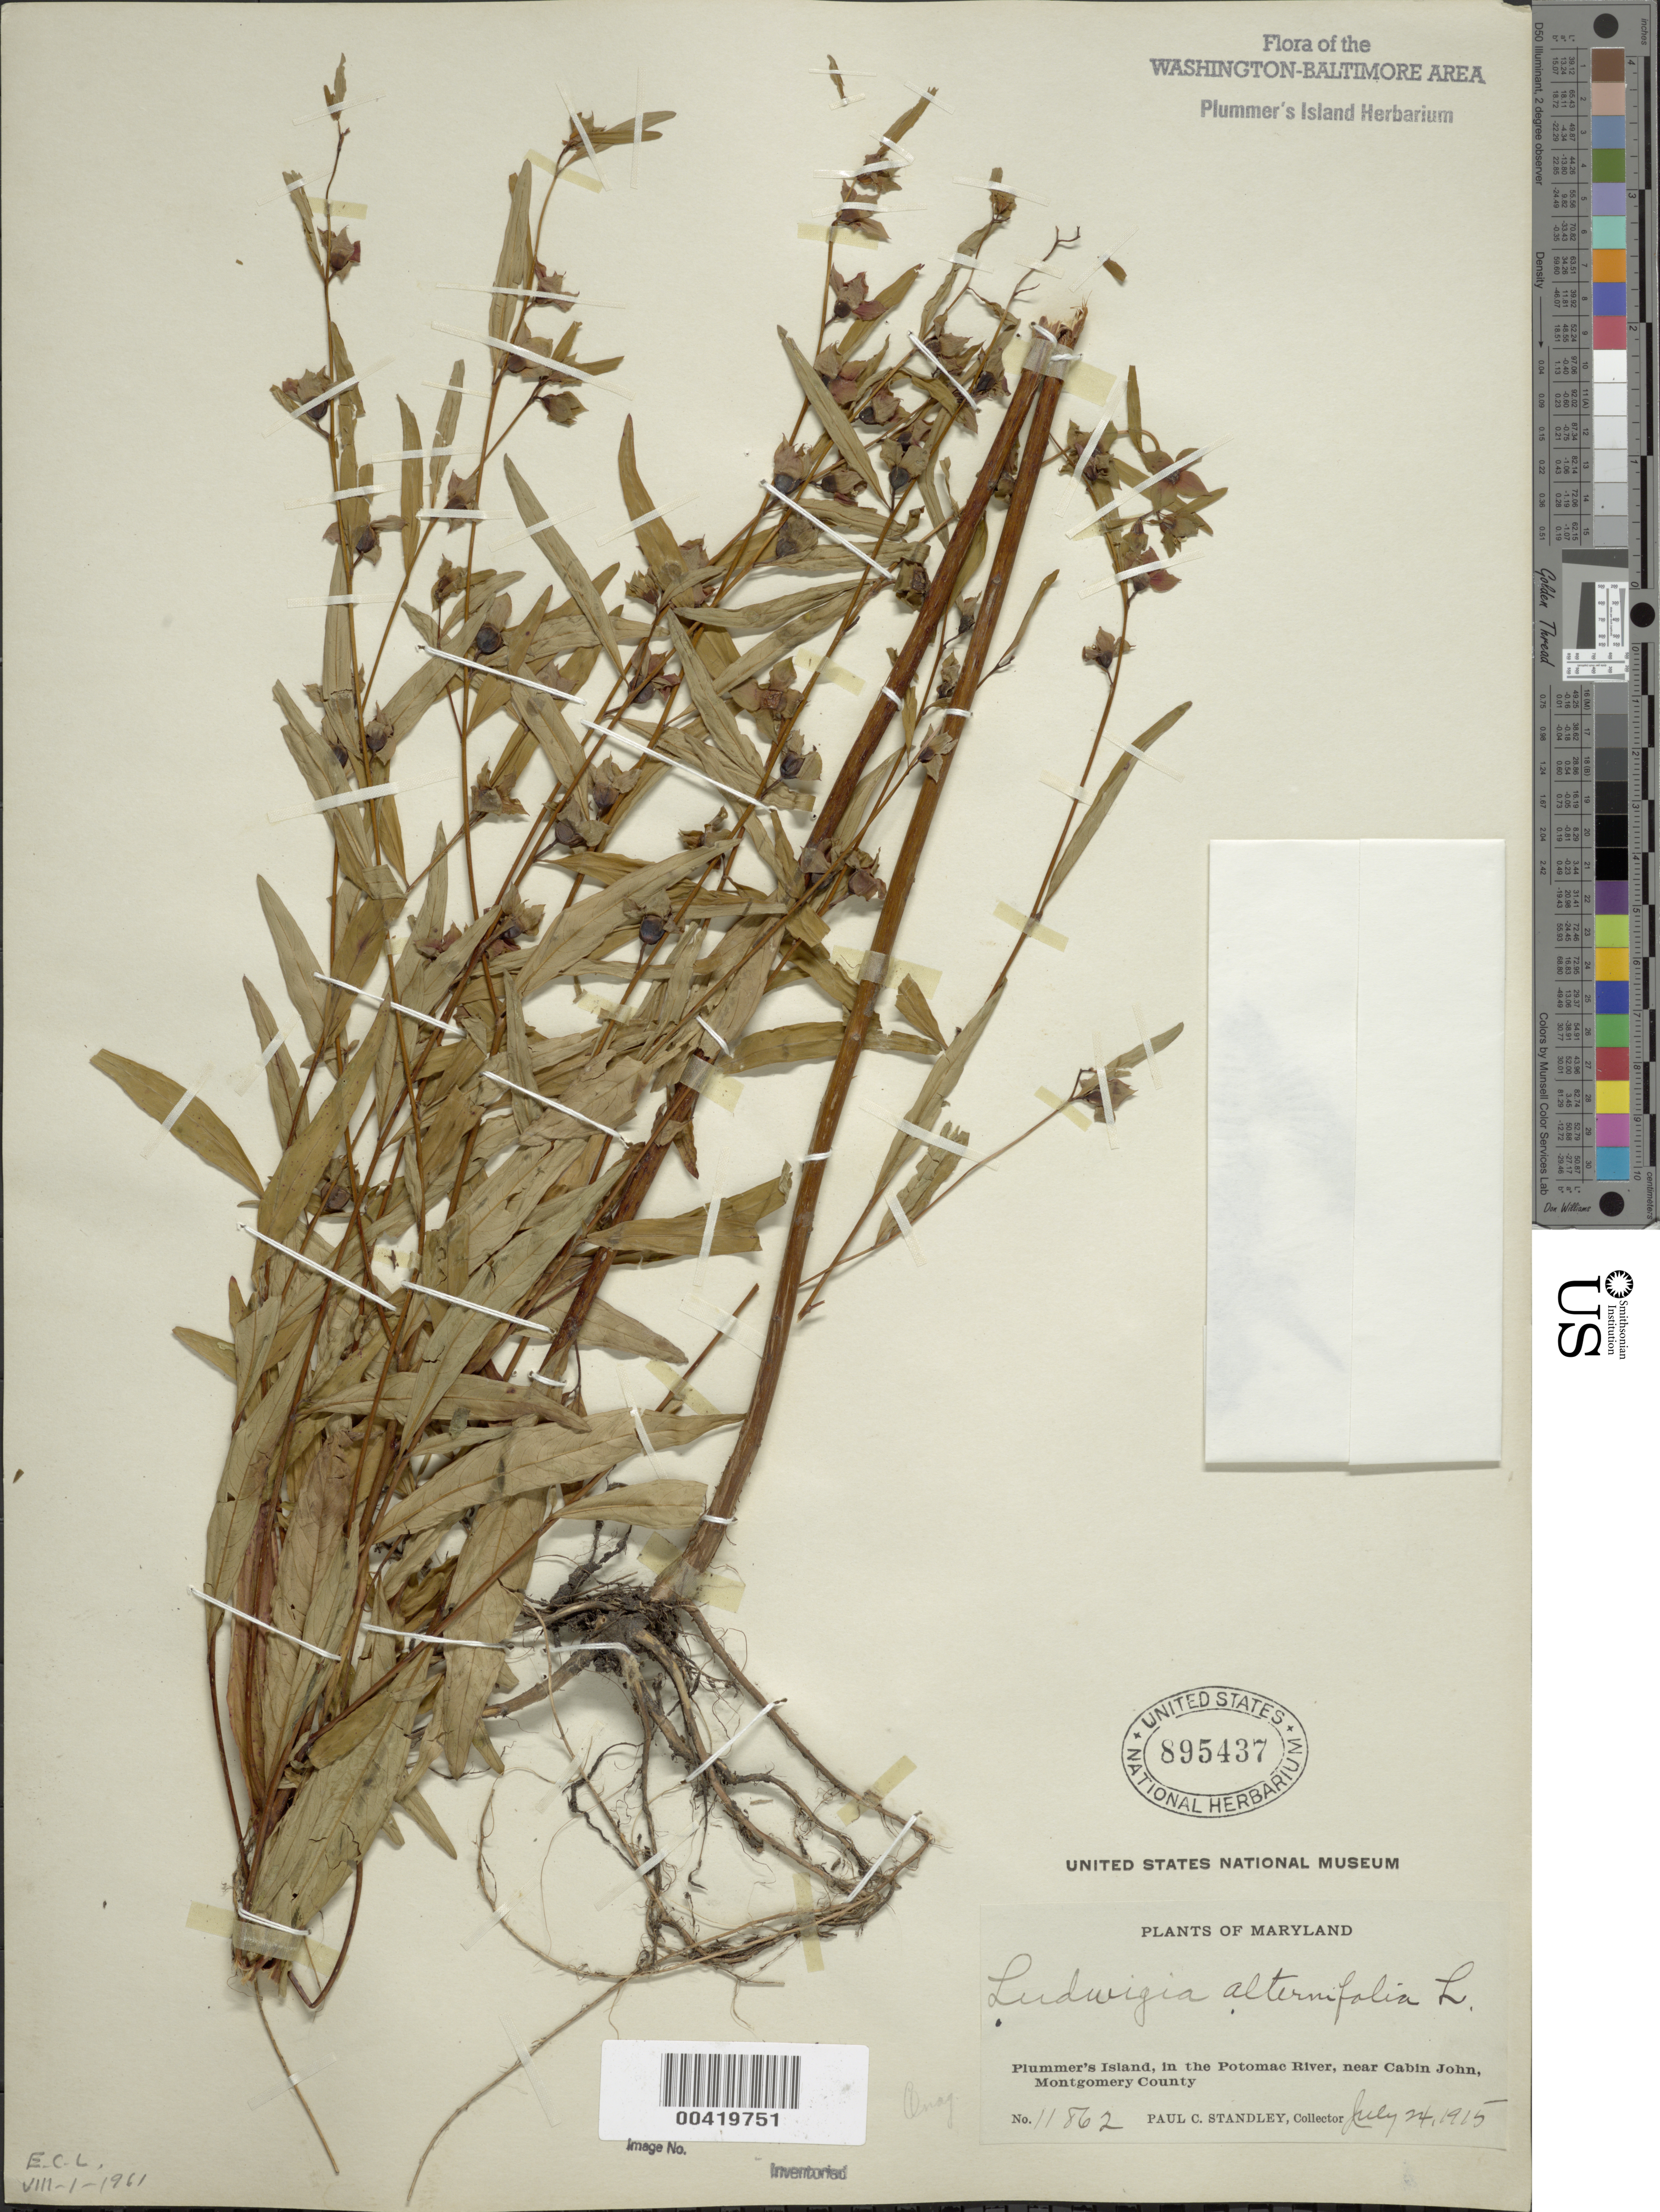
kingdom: Plantae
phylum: Tracheophyta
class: Magnoliopsida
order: Myrtales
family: Onagraceae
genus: Ludwigia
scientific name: Ludwigia alternifolia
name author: L.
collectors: P. C. Standley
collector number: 11862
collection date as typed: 24 Jul 1915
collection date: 1915-07-24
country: United States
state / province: Maryland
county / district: Montgomery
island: Plummers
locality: Plummer's Island C. & O. Canal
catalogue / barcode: US 895437